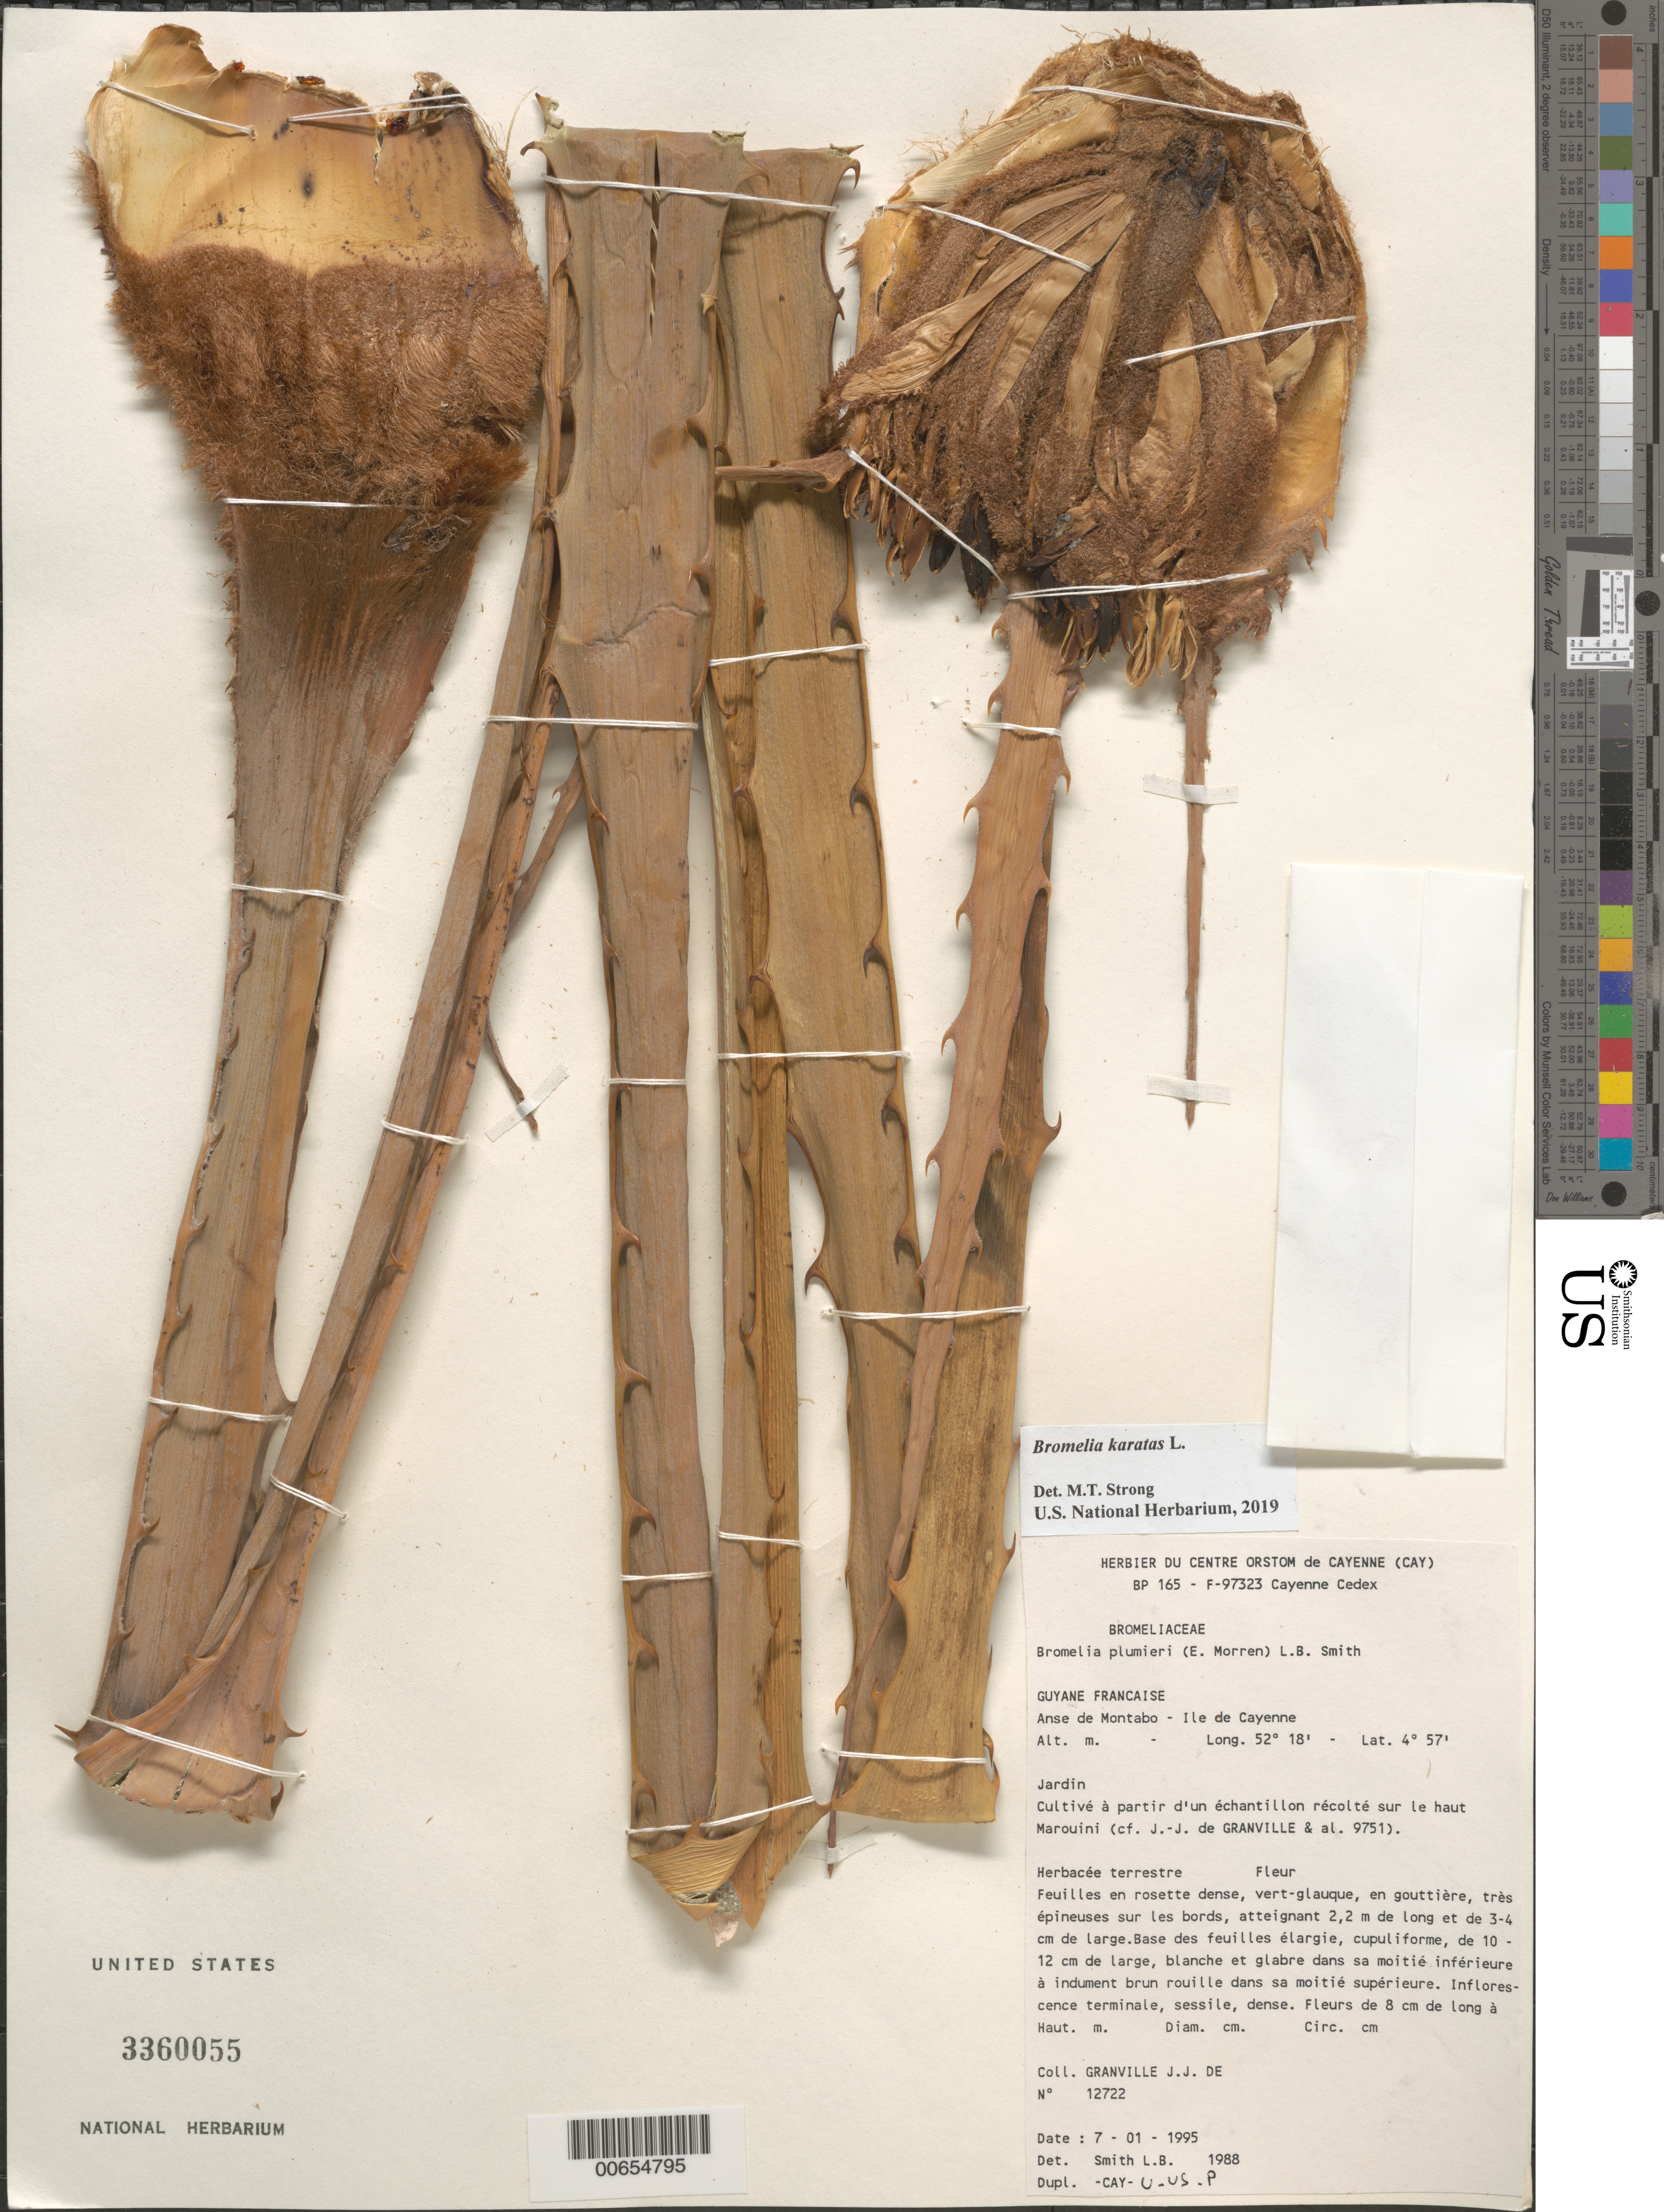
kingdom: Plantae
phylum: Tracheophyta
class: Liliopsida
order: Poales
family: Bromeliaceae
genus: Bromelia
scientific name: Bromelia plumieri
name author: (É. Morren) L.B. Sm.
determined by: Smith, Lyman B., (US), NMNH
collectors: J.-J. de Granville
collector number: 12722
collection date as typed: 7-Jan-95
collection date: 1995-01-07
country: French Guiana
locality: Anse de Montabo, Ile de Cayenne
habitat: Jardin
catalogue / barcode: US 3360055